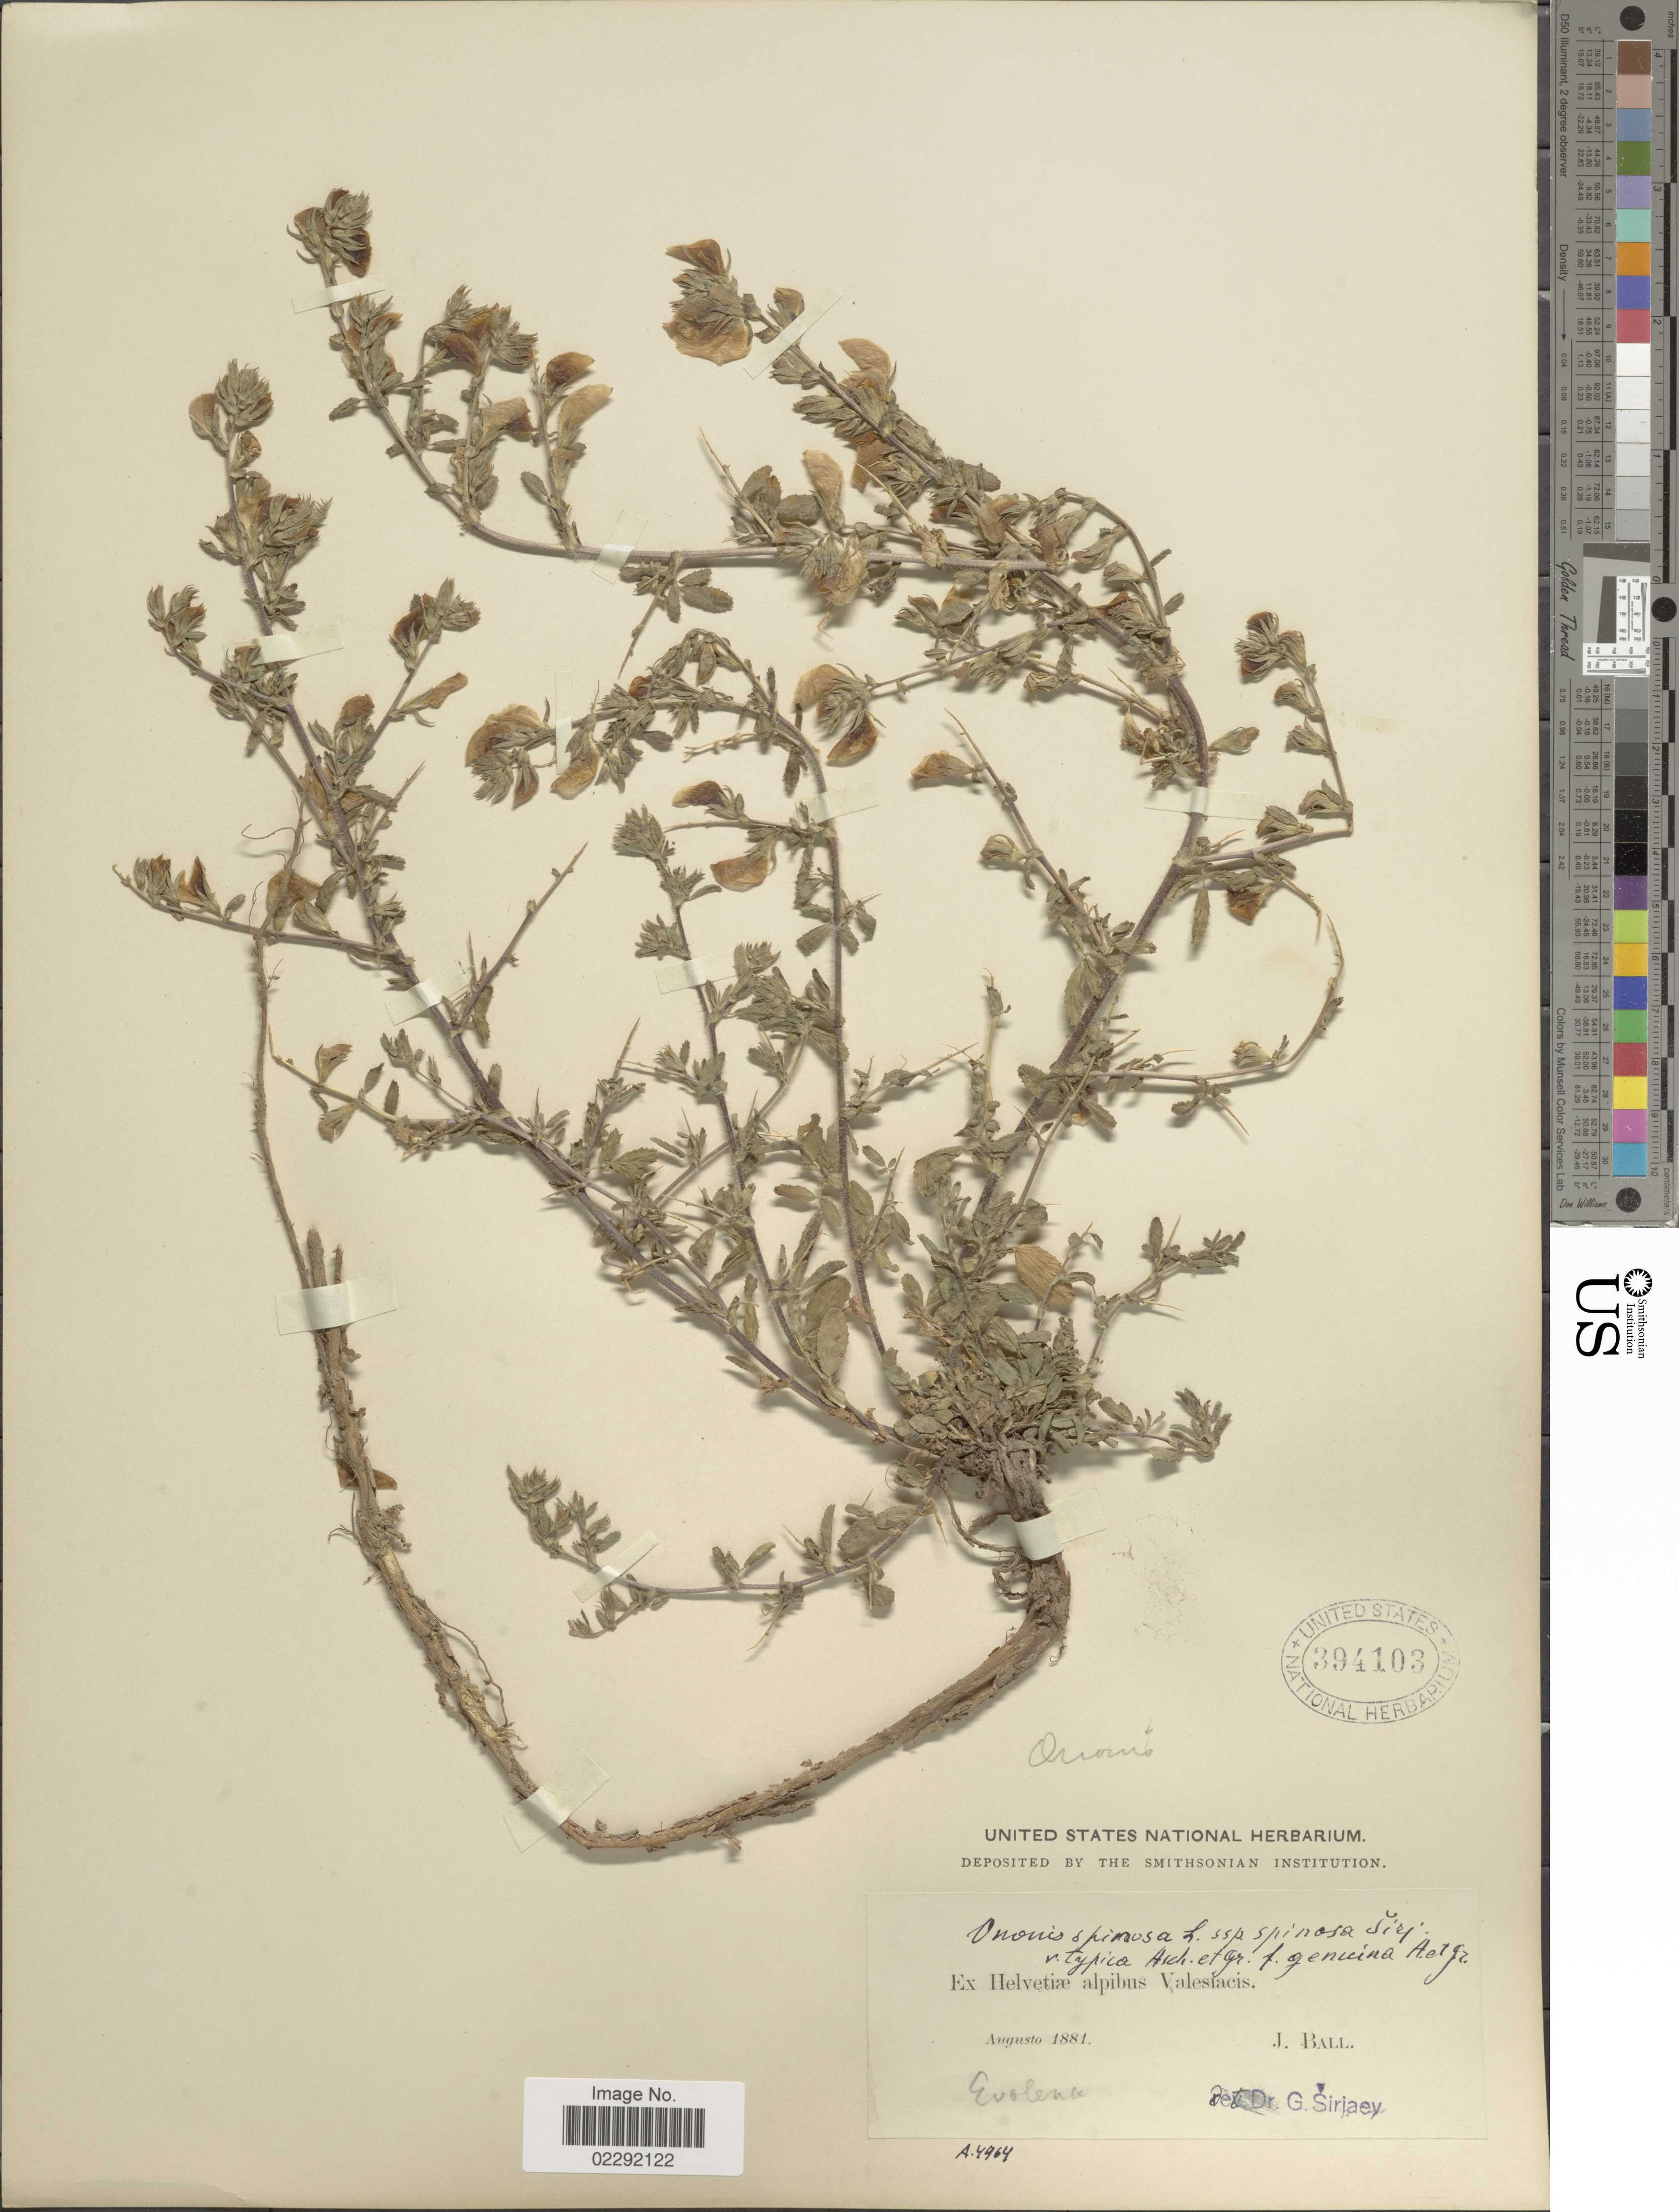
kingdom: Plantae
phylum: Tracheophyta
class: Magnoliopsida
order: Fabales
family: Fabaceae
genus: Ononis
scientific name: Ononis spinosa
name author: L.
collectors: J. Ball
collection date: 1881-08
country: Switzerland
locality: Helvetiae alpibus Valesiacis, Ecolena.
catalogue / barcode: US 394103